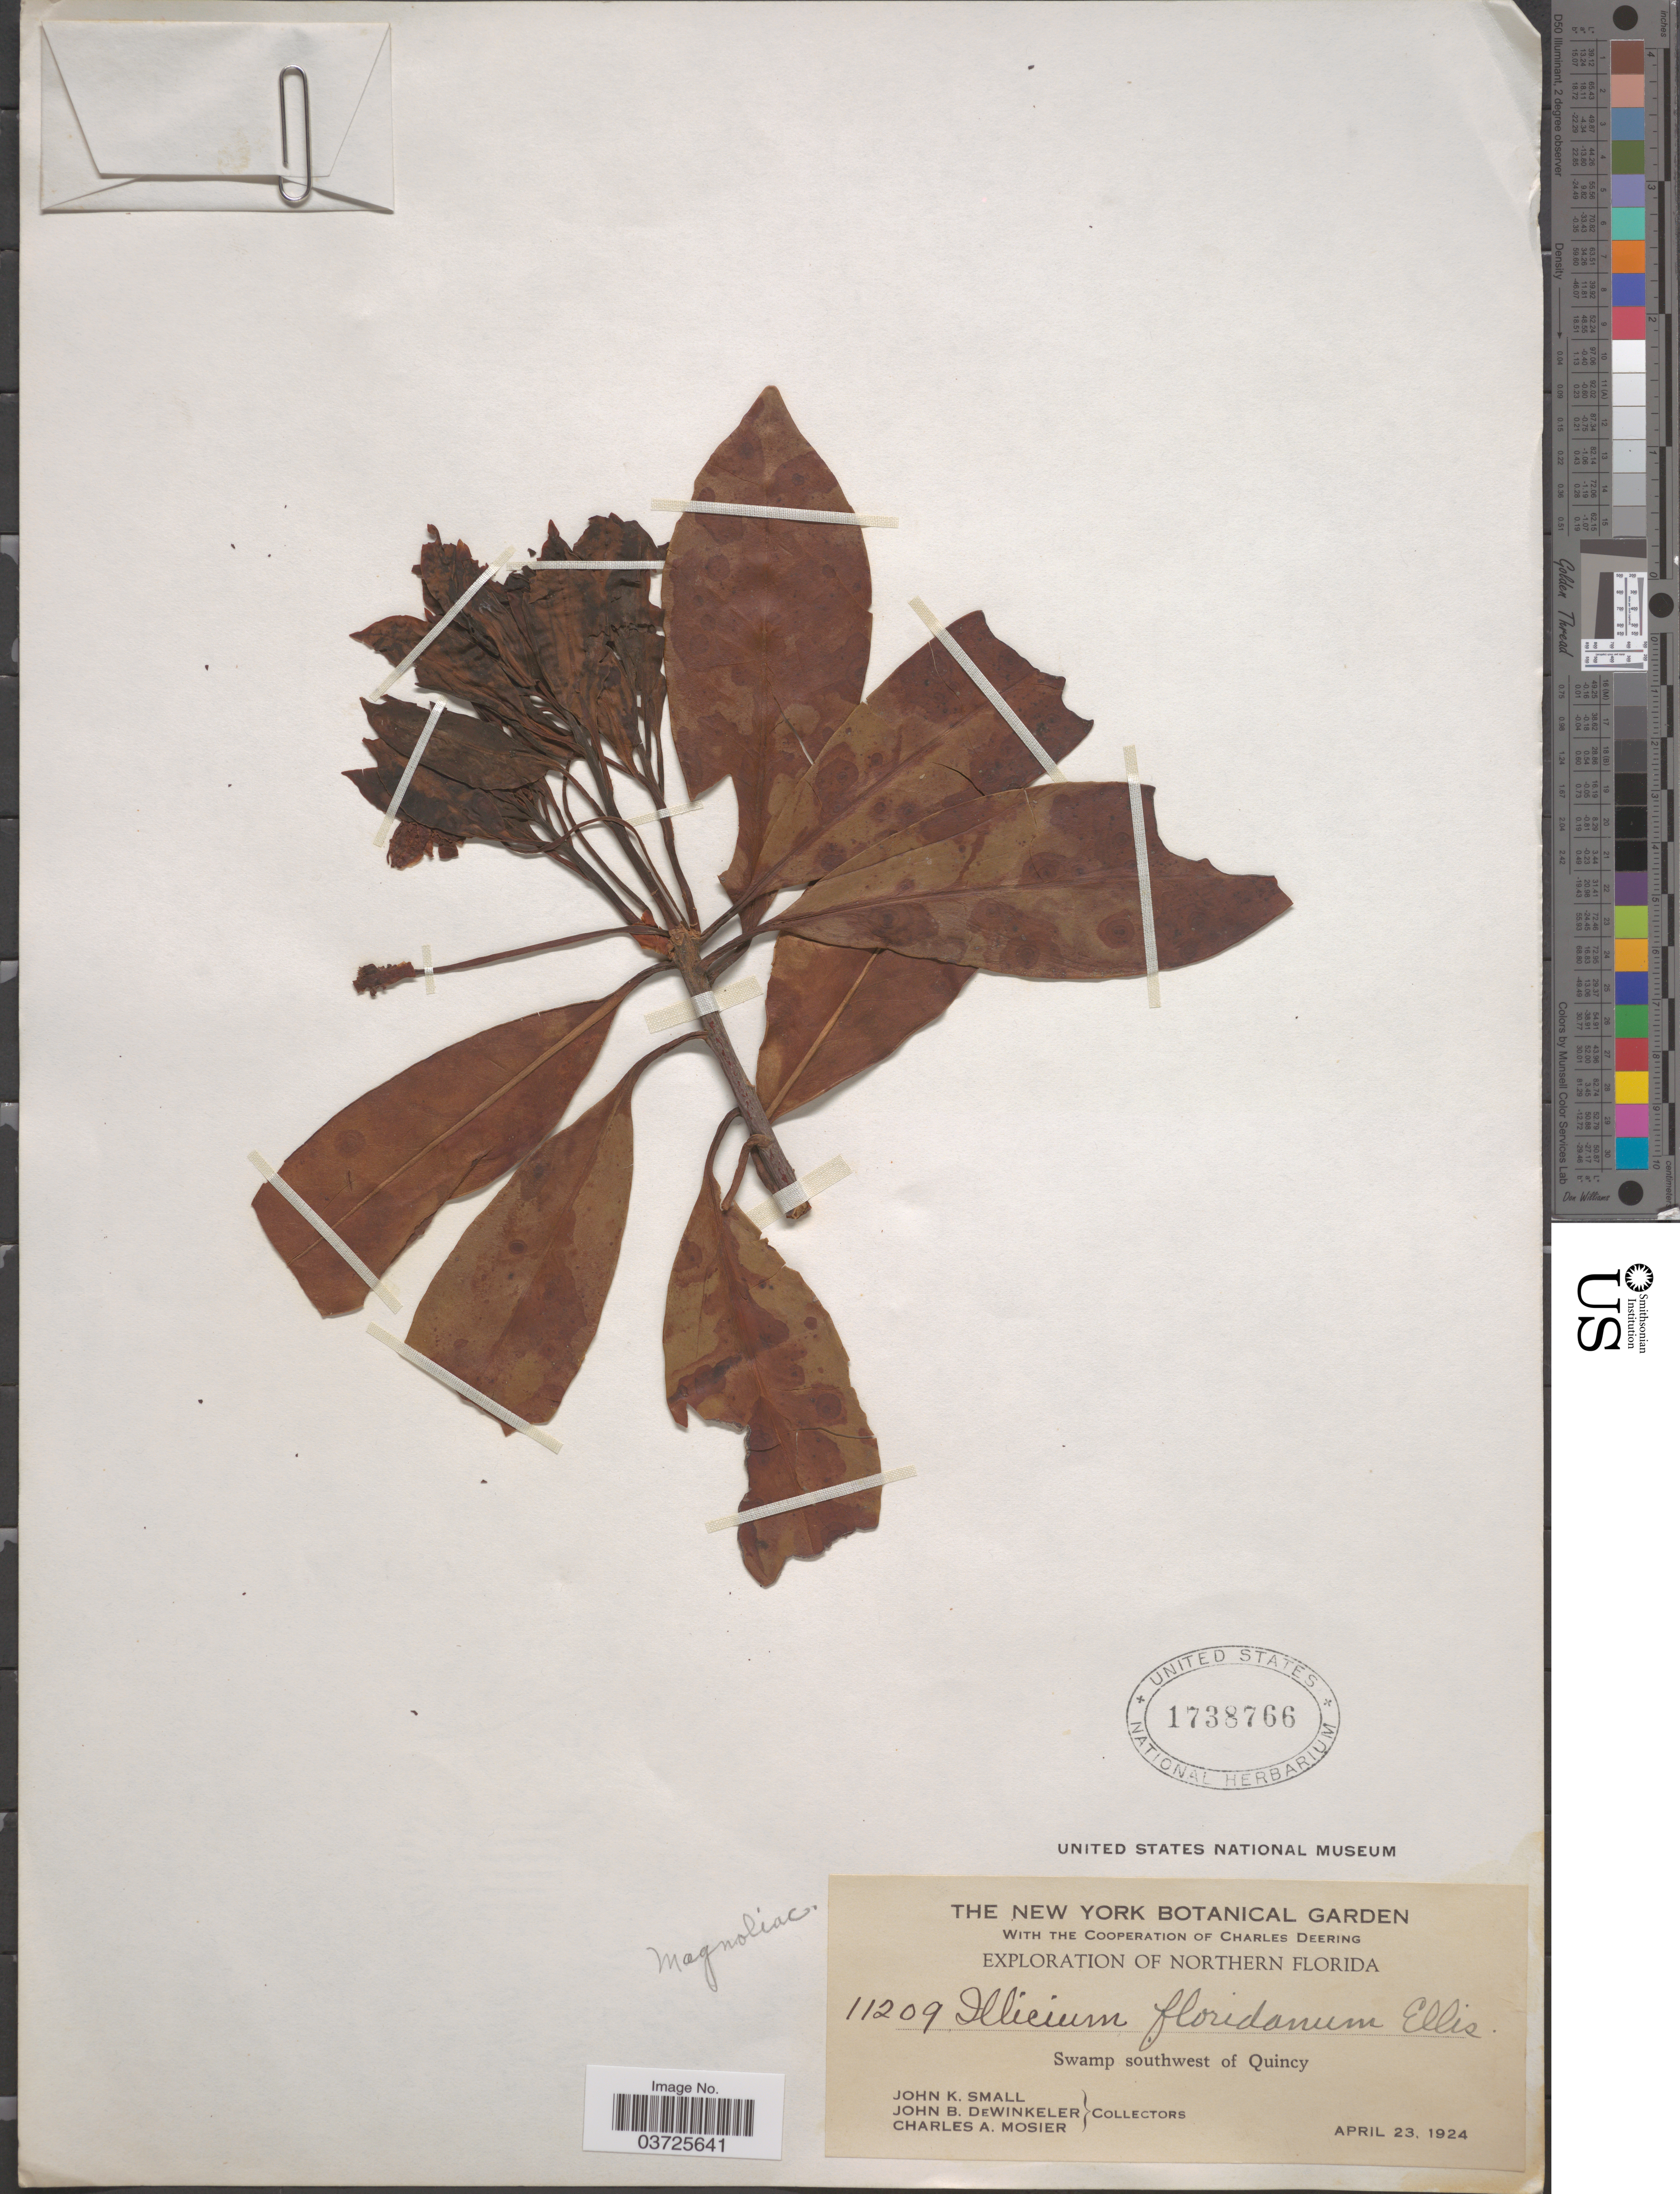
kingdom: Plantae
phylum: Tracheophyta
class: Magnoliopsida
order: Austrobaileyales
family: Schisandraceae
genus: Illicium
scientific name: Illicium floridanum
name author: J. Ellis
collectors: J. K. Small, J. B. Dewinkeler & C. A. Mosier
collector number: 11209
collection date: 1924-04-23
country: United States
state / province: Florida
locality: Northern Florida. Swamp southwest of Quincy.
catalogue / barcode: US 1738766